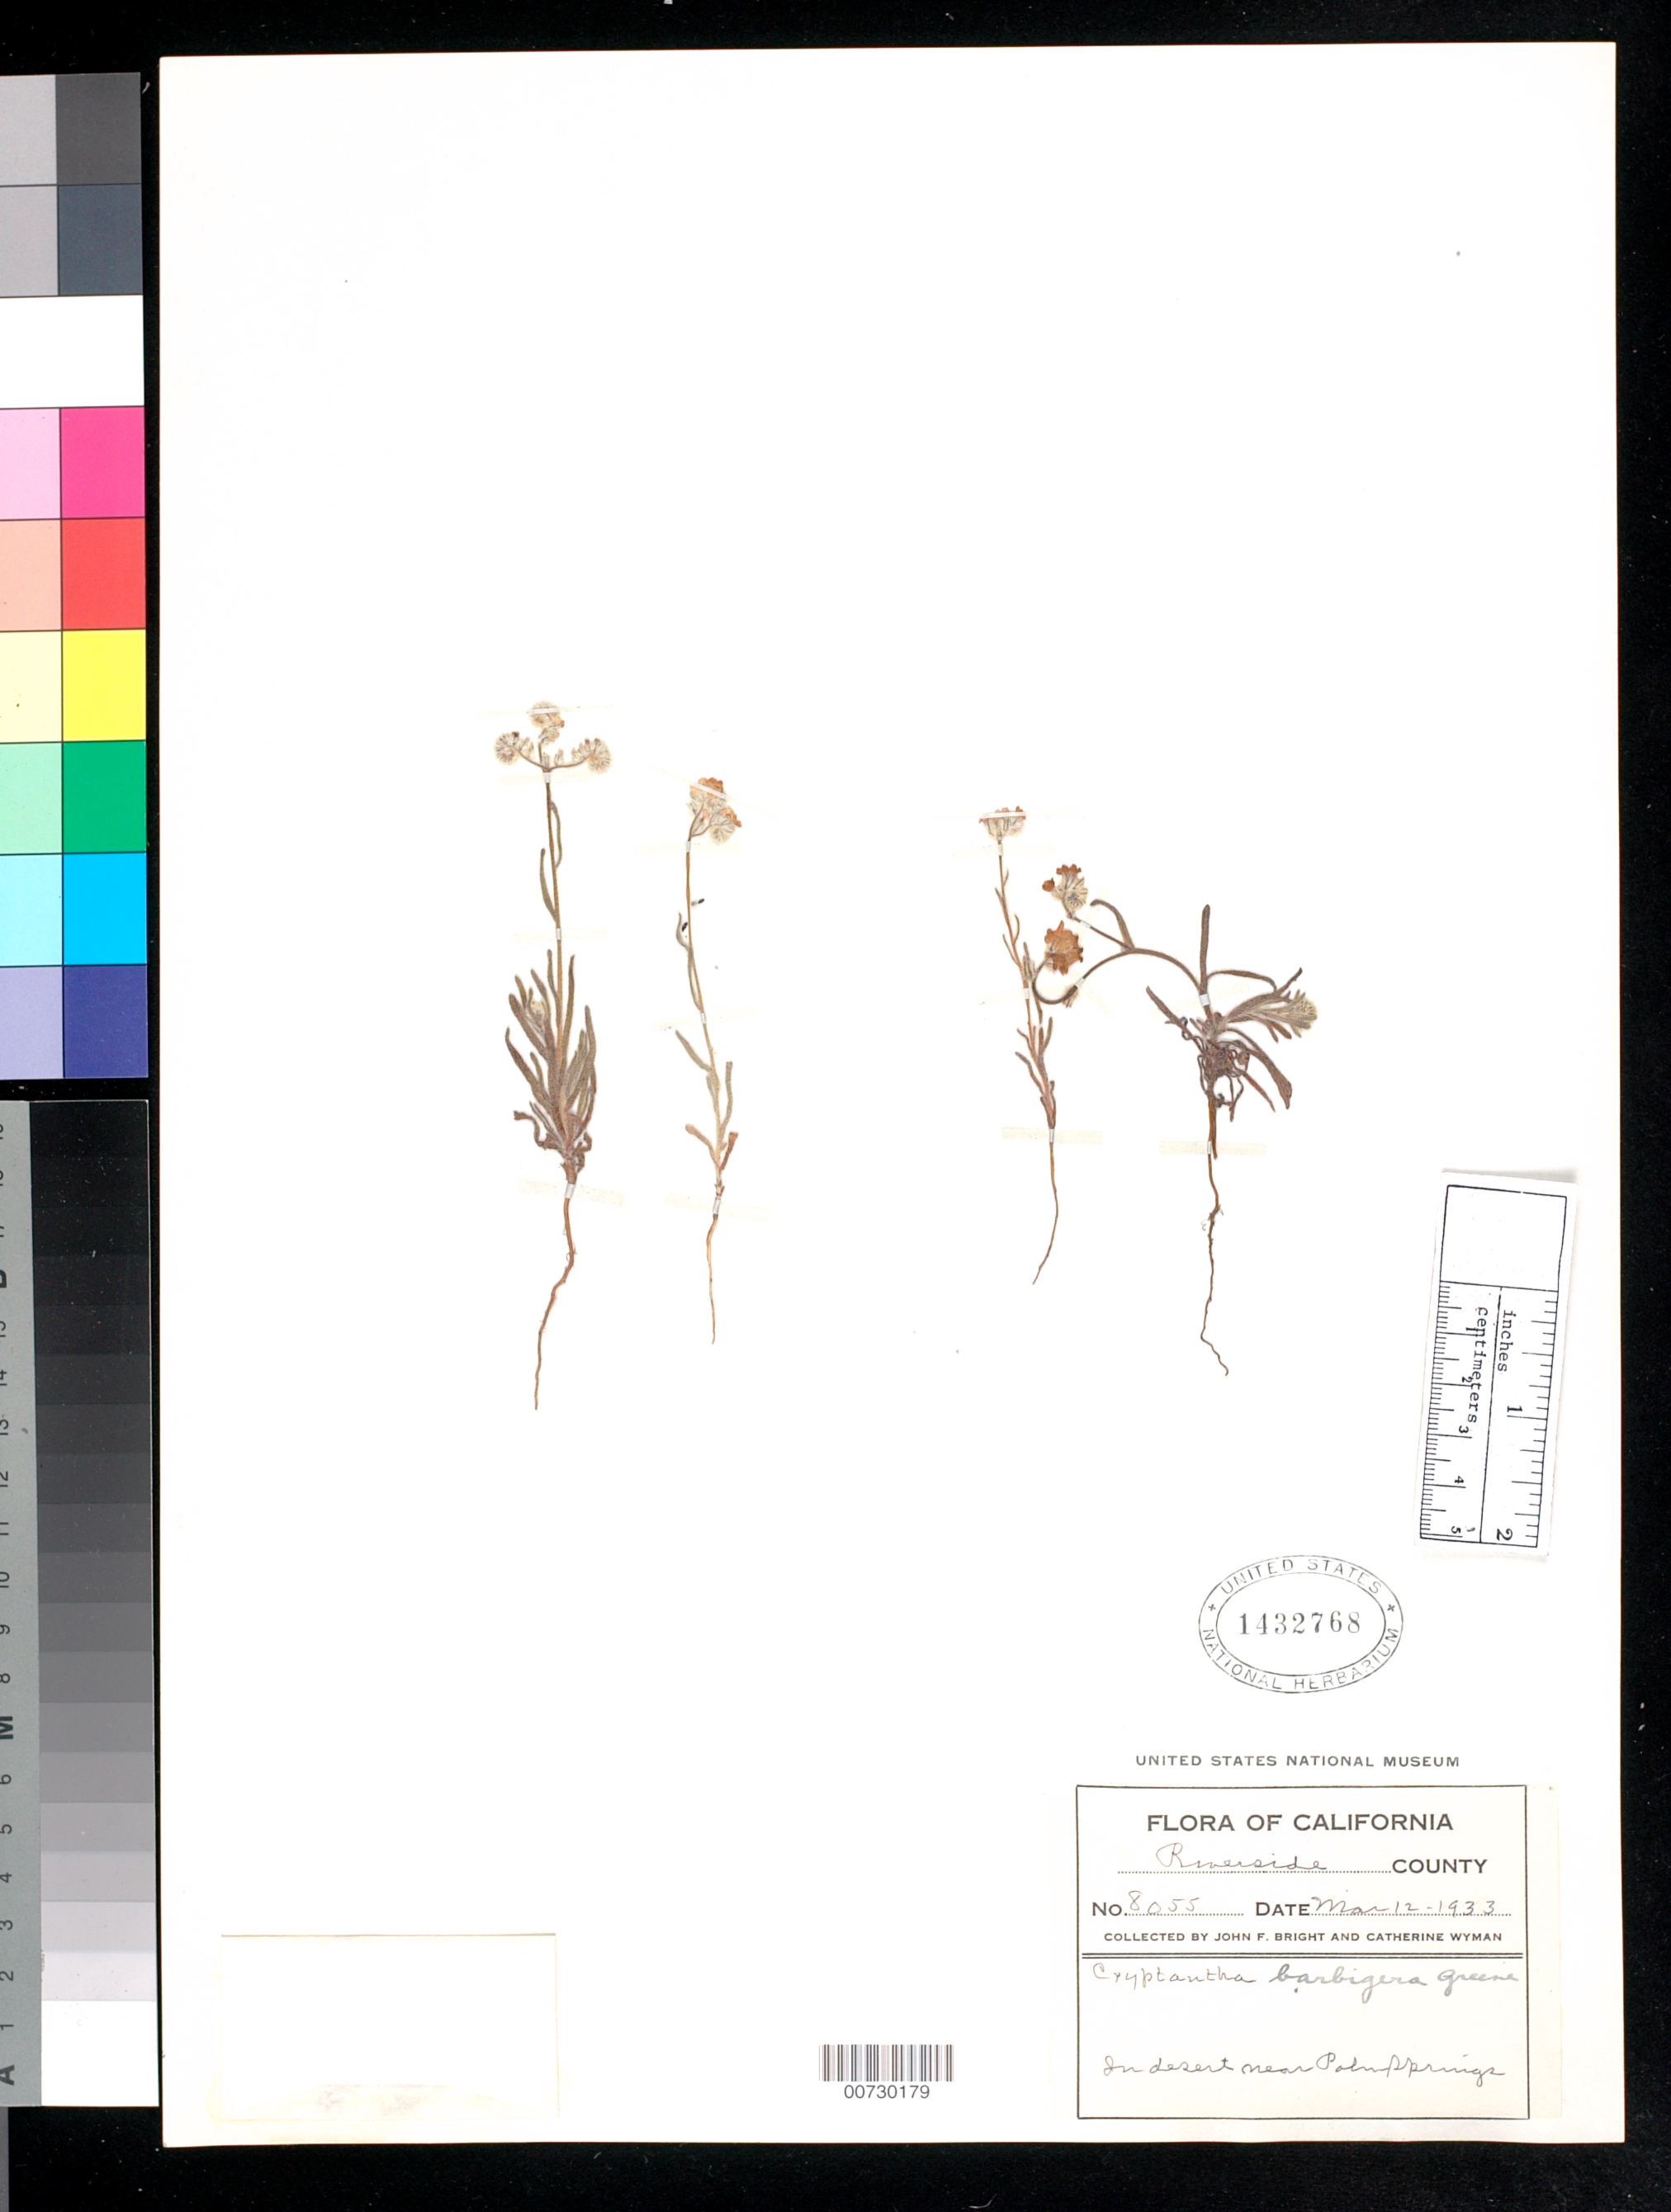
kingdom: Plantae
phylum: Tracheophyta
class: Magnoliopsida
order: Boraginales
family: Boraginaceae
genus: Cryptantha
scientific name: Cryptantha barbigera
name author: (A. Gray) Greene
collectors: J. Bright & C. Wyman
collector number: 8055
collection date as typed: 12 Mar 1933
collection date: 1933-03-12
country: United States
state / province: California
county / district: Riverside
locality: In desert near Palm Springs.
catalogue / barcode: US 1432768